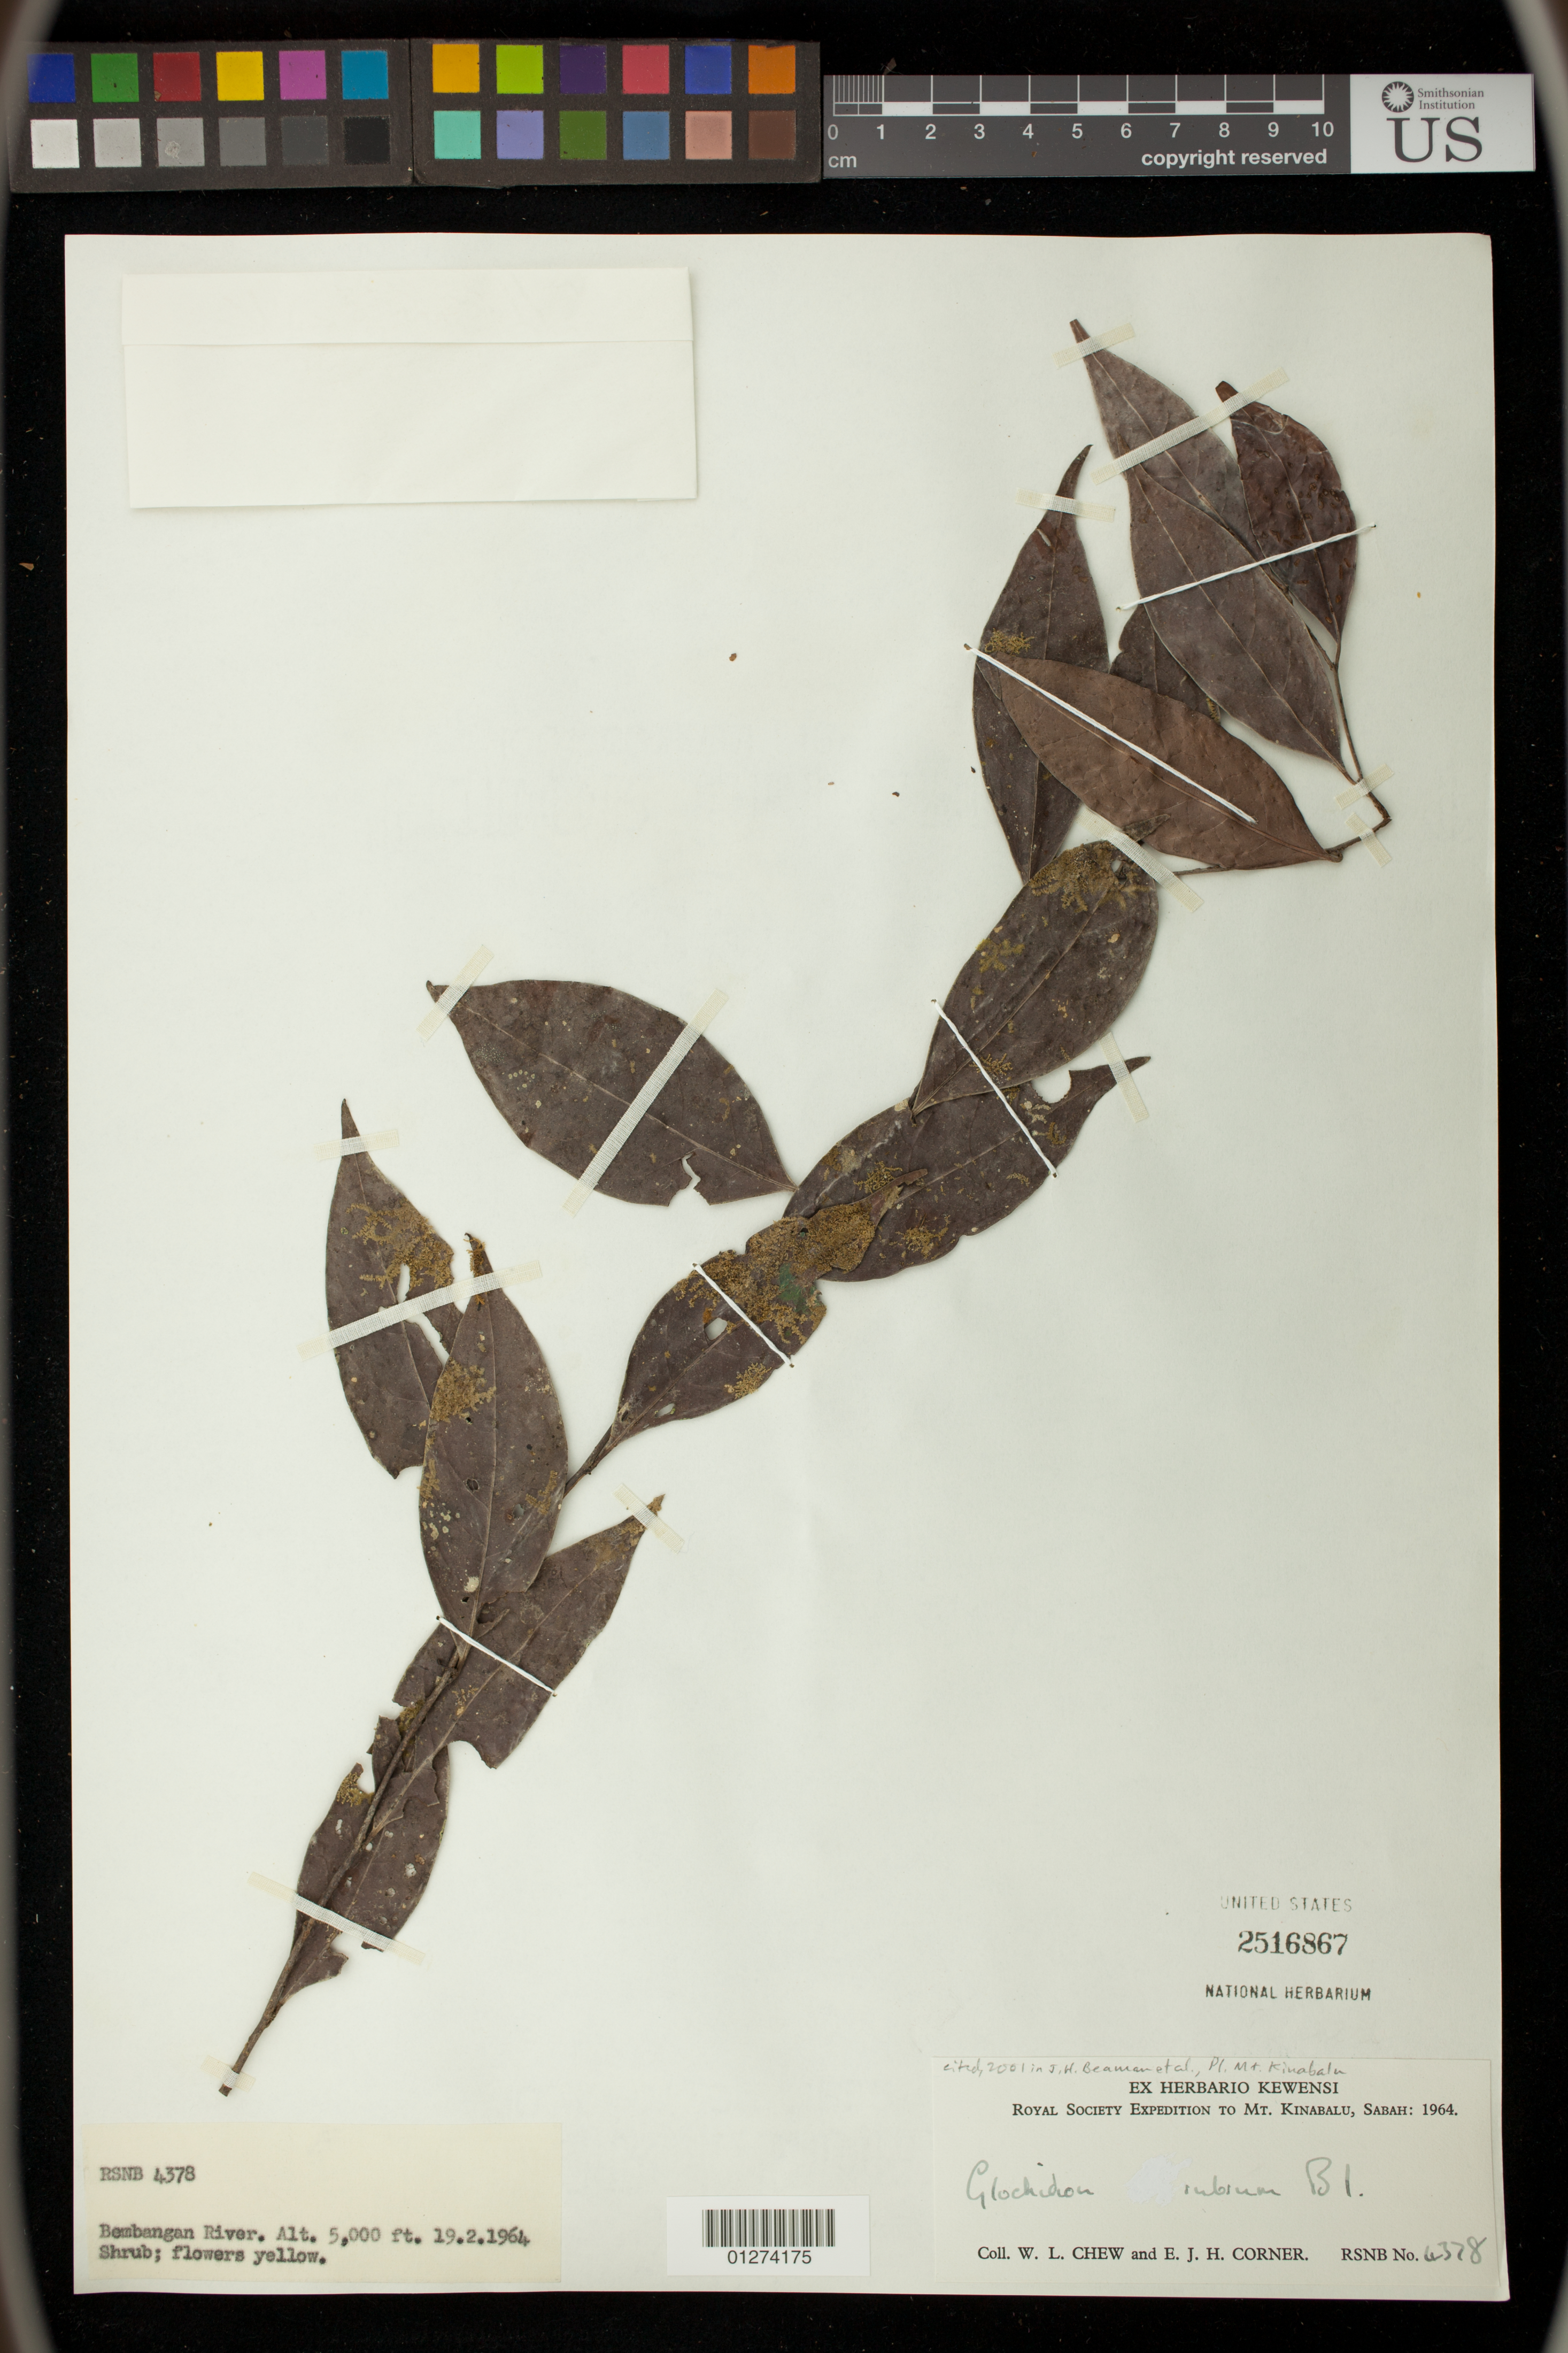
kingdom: Plantae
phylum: Tracheophyta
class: Magnoliopsida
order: Malpighiales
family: Phyllanthaceae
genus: Glochidion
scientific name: Glochidion rubrum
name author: Blume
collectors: W. Chew & E. Corner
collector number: RSNB 4378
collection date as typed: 19 Feb 1964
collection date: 1964-02-19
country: Malaysia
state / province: Sabah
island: Borneo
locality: Mt kinabalu, bembangan river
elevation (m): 1524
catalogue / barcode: US 2516867